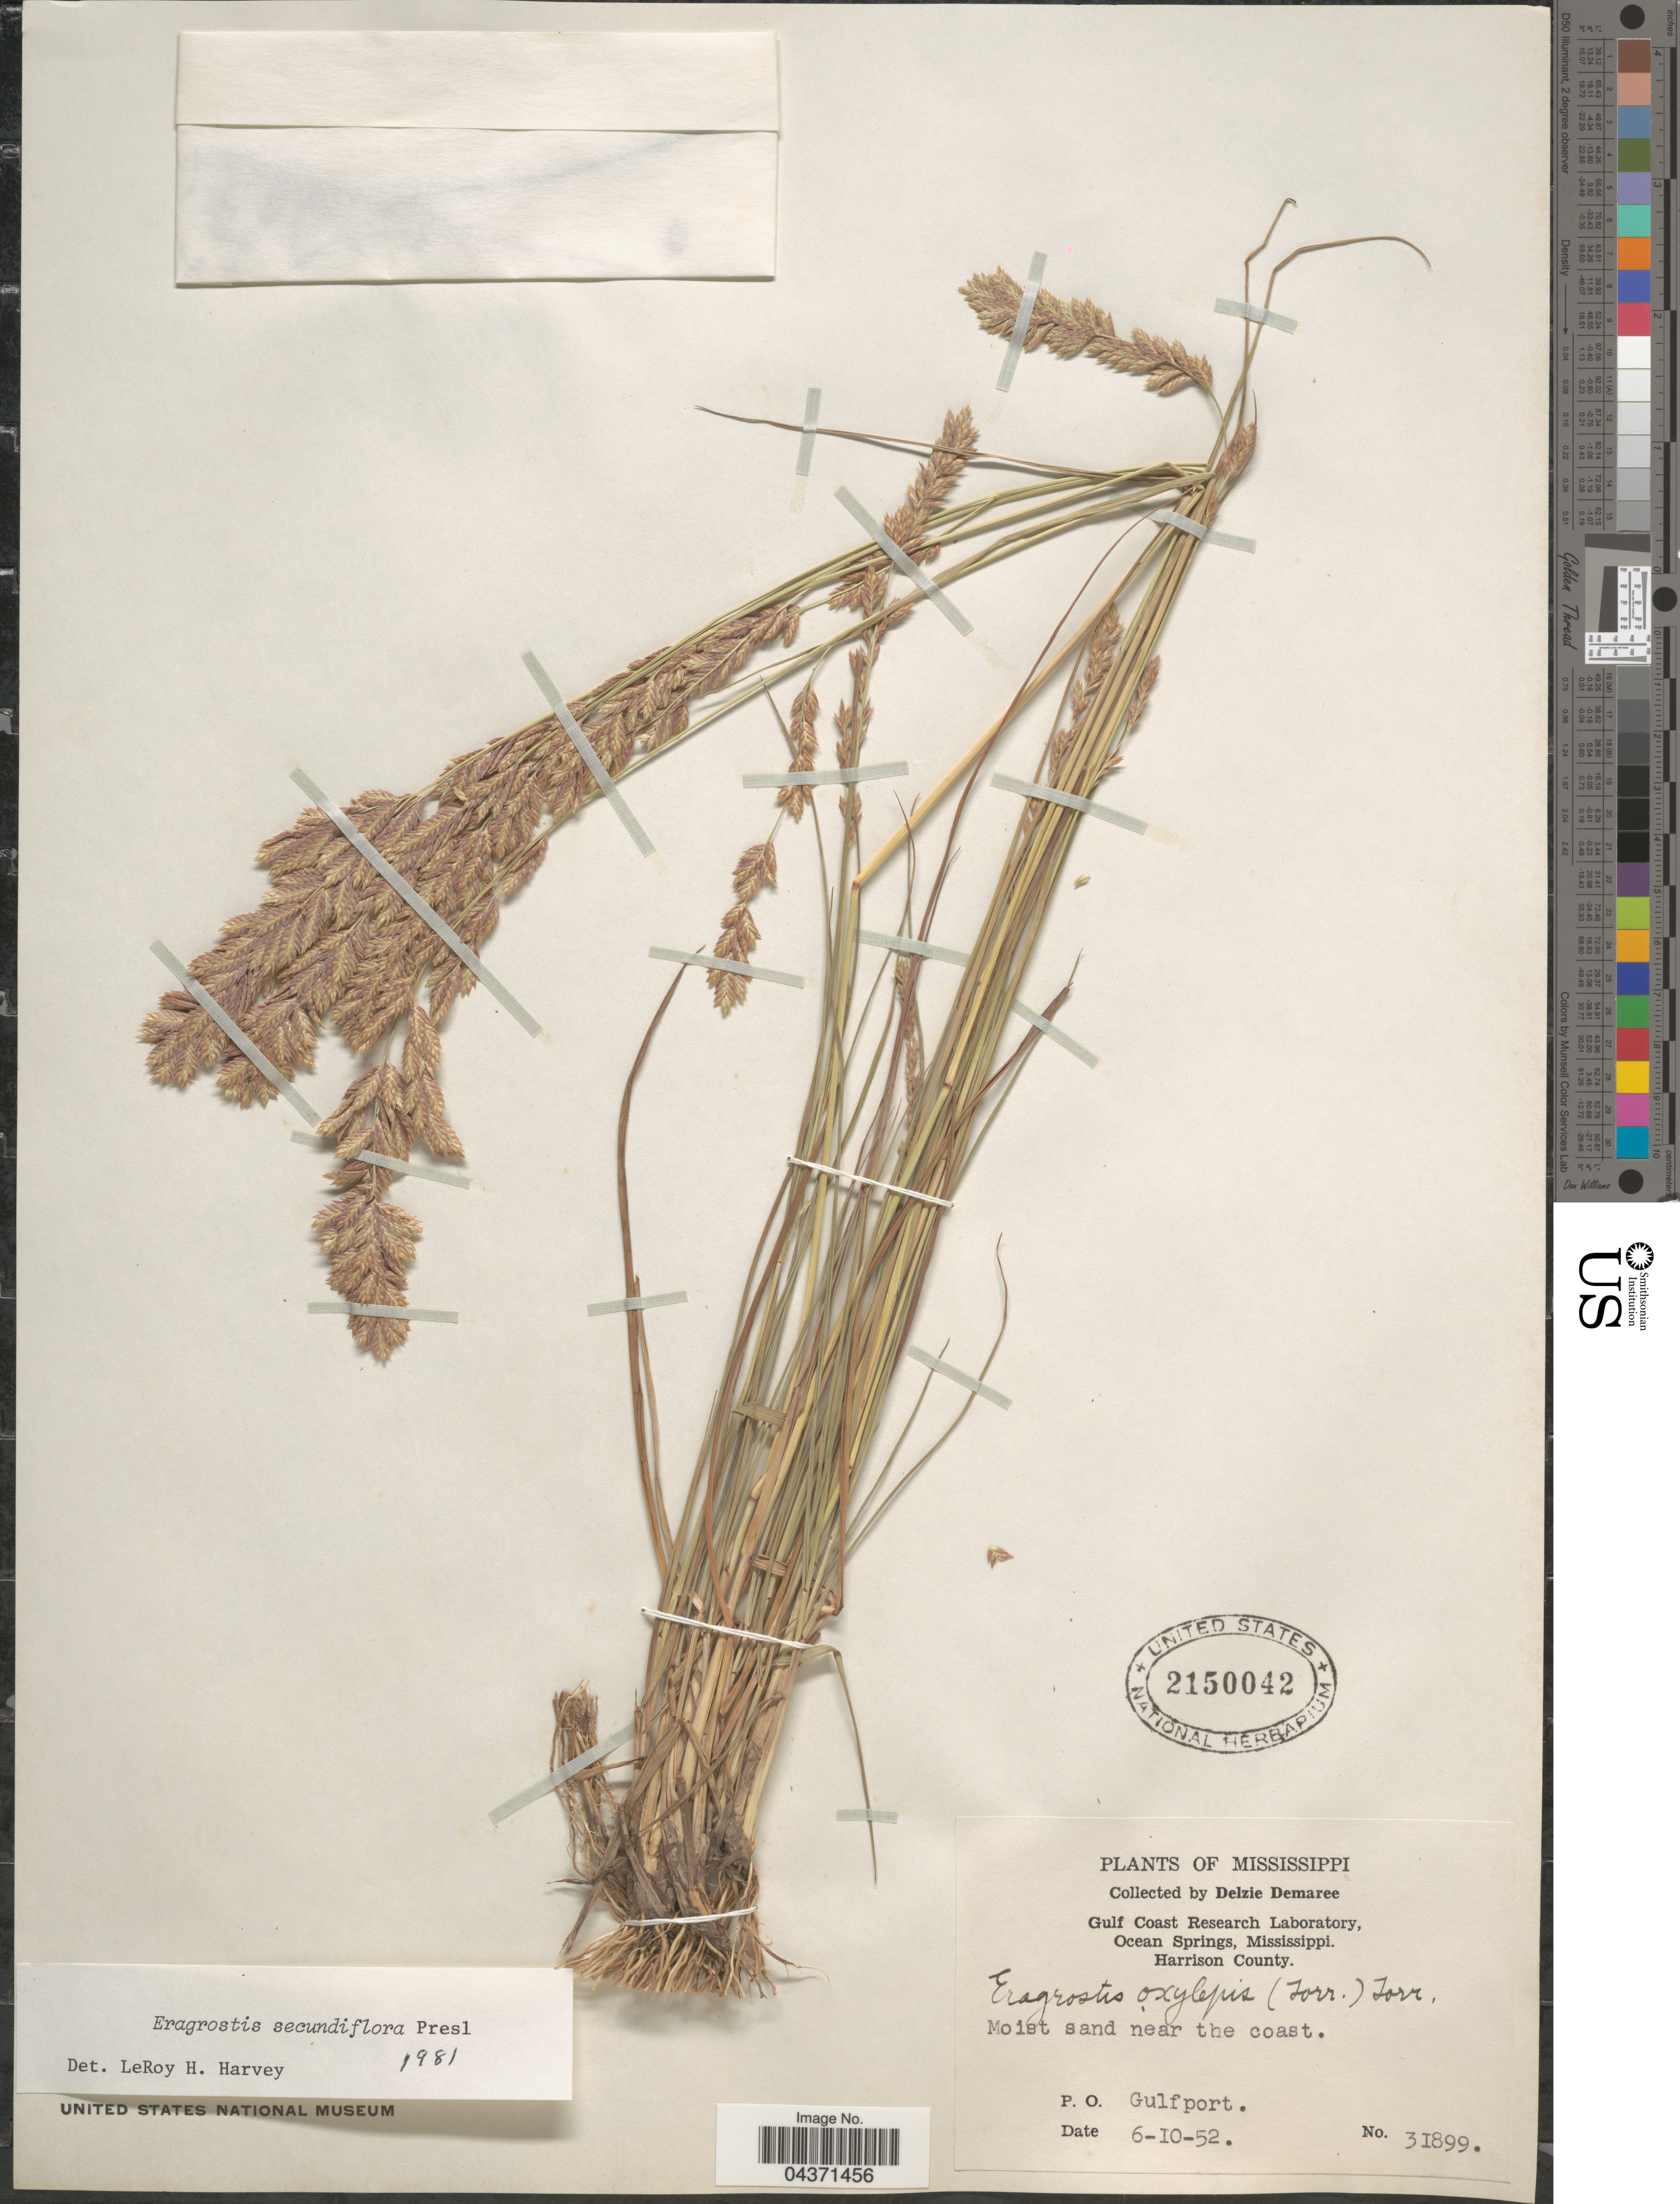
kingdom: Plantae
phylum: Tracheophyta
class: Liliopsida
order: Poales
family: Poaceae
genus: Eragrostis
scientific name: Eragrostis secundiflora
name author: J. Presl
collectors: D. Damaree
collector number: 31899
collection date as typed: Transcribed d/m/y: 10/6/52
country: United States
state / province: Mississippi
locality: Gulf Coast Research Laboratory, Ocean Springs. Harrison County. Moist sand near the coast. P. O. Gulfport.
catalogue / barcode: US 2150042